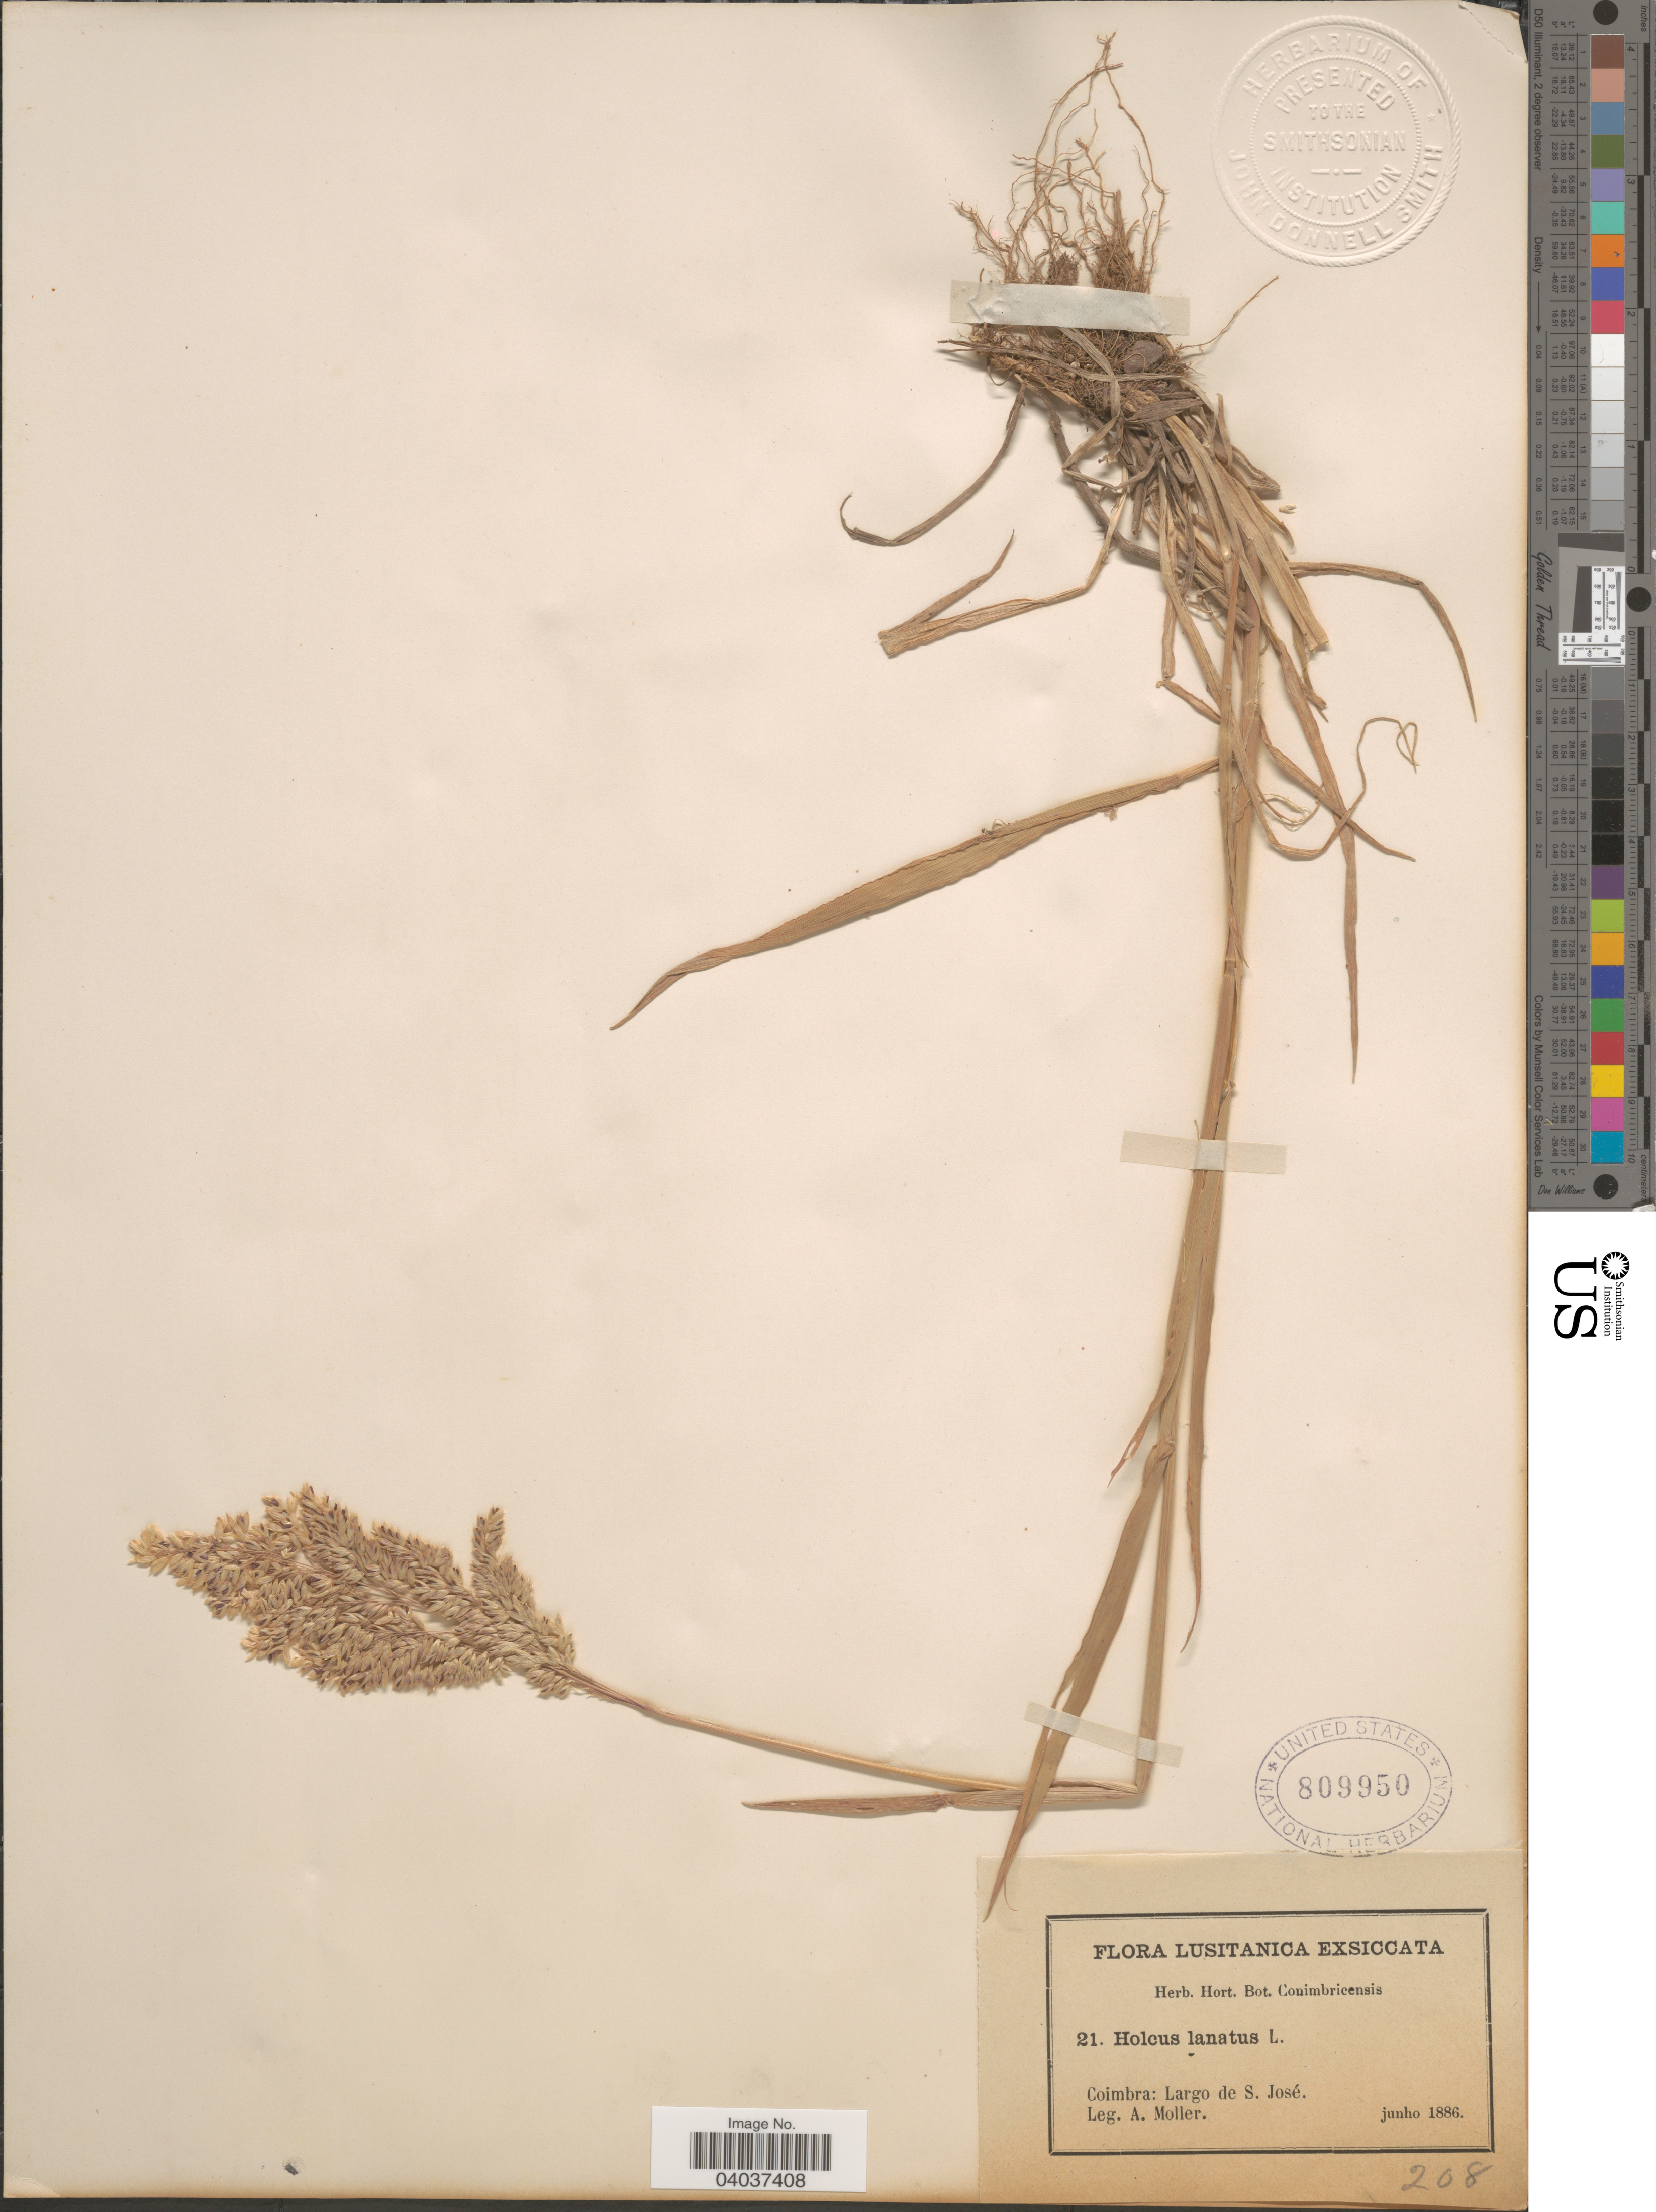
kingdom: Plantae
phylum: Tracheophyta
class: Liliopsida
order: Poales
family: Poaceae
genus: Holcus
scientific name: Holcus lanatus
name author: L.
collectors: A. Moller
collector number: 21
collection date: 1886-06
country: Portugal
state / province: Coimbra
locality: Lusitanica. Largo de S. José.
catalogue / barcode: US 809950